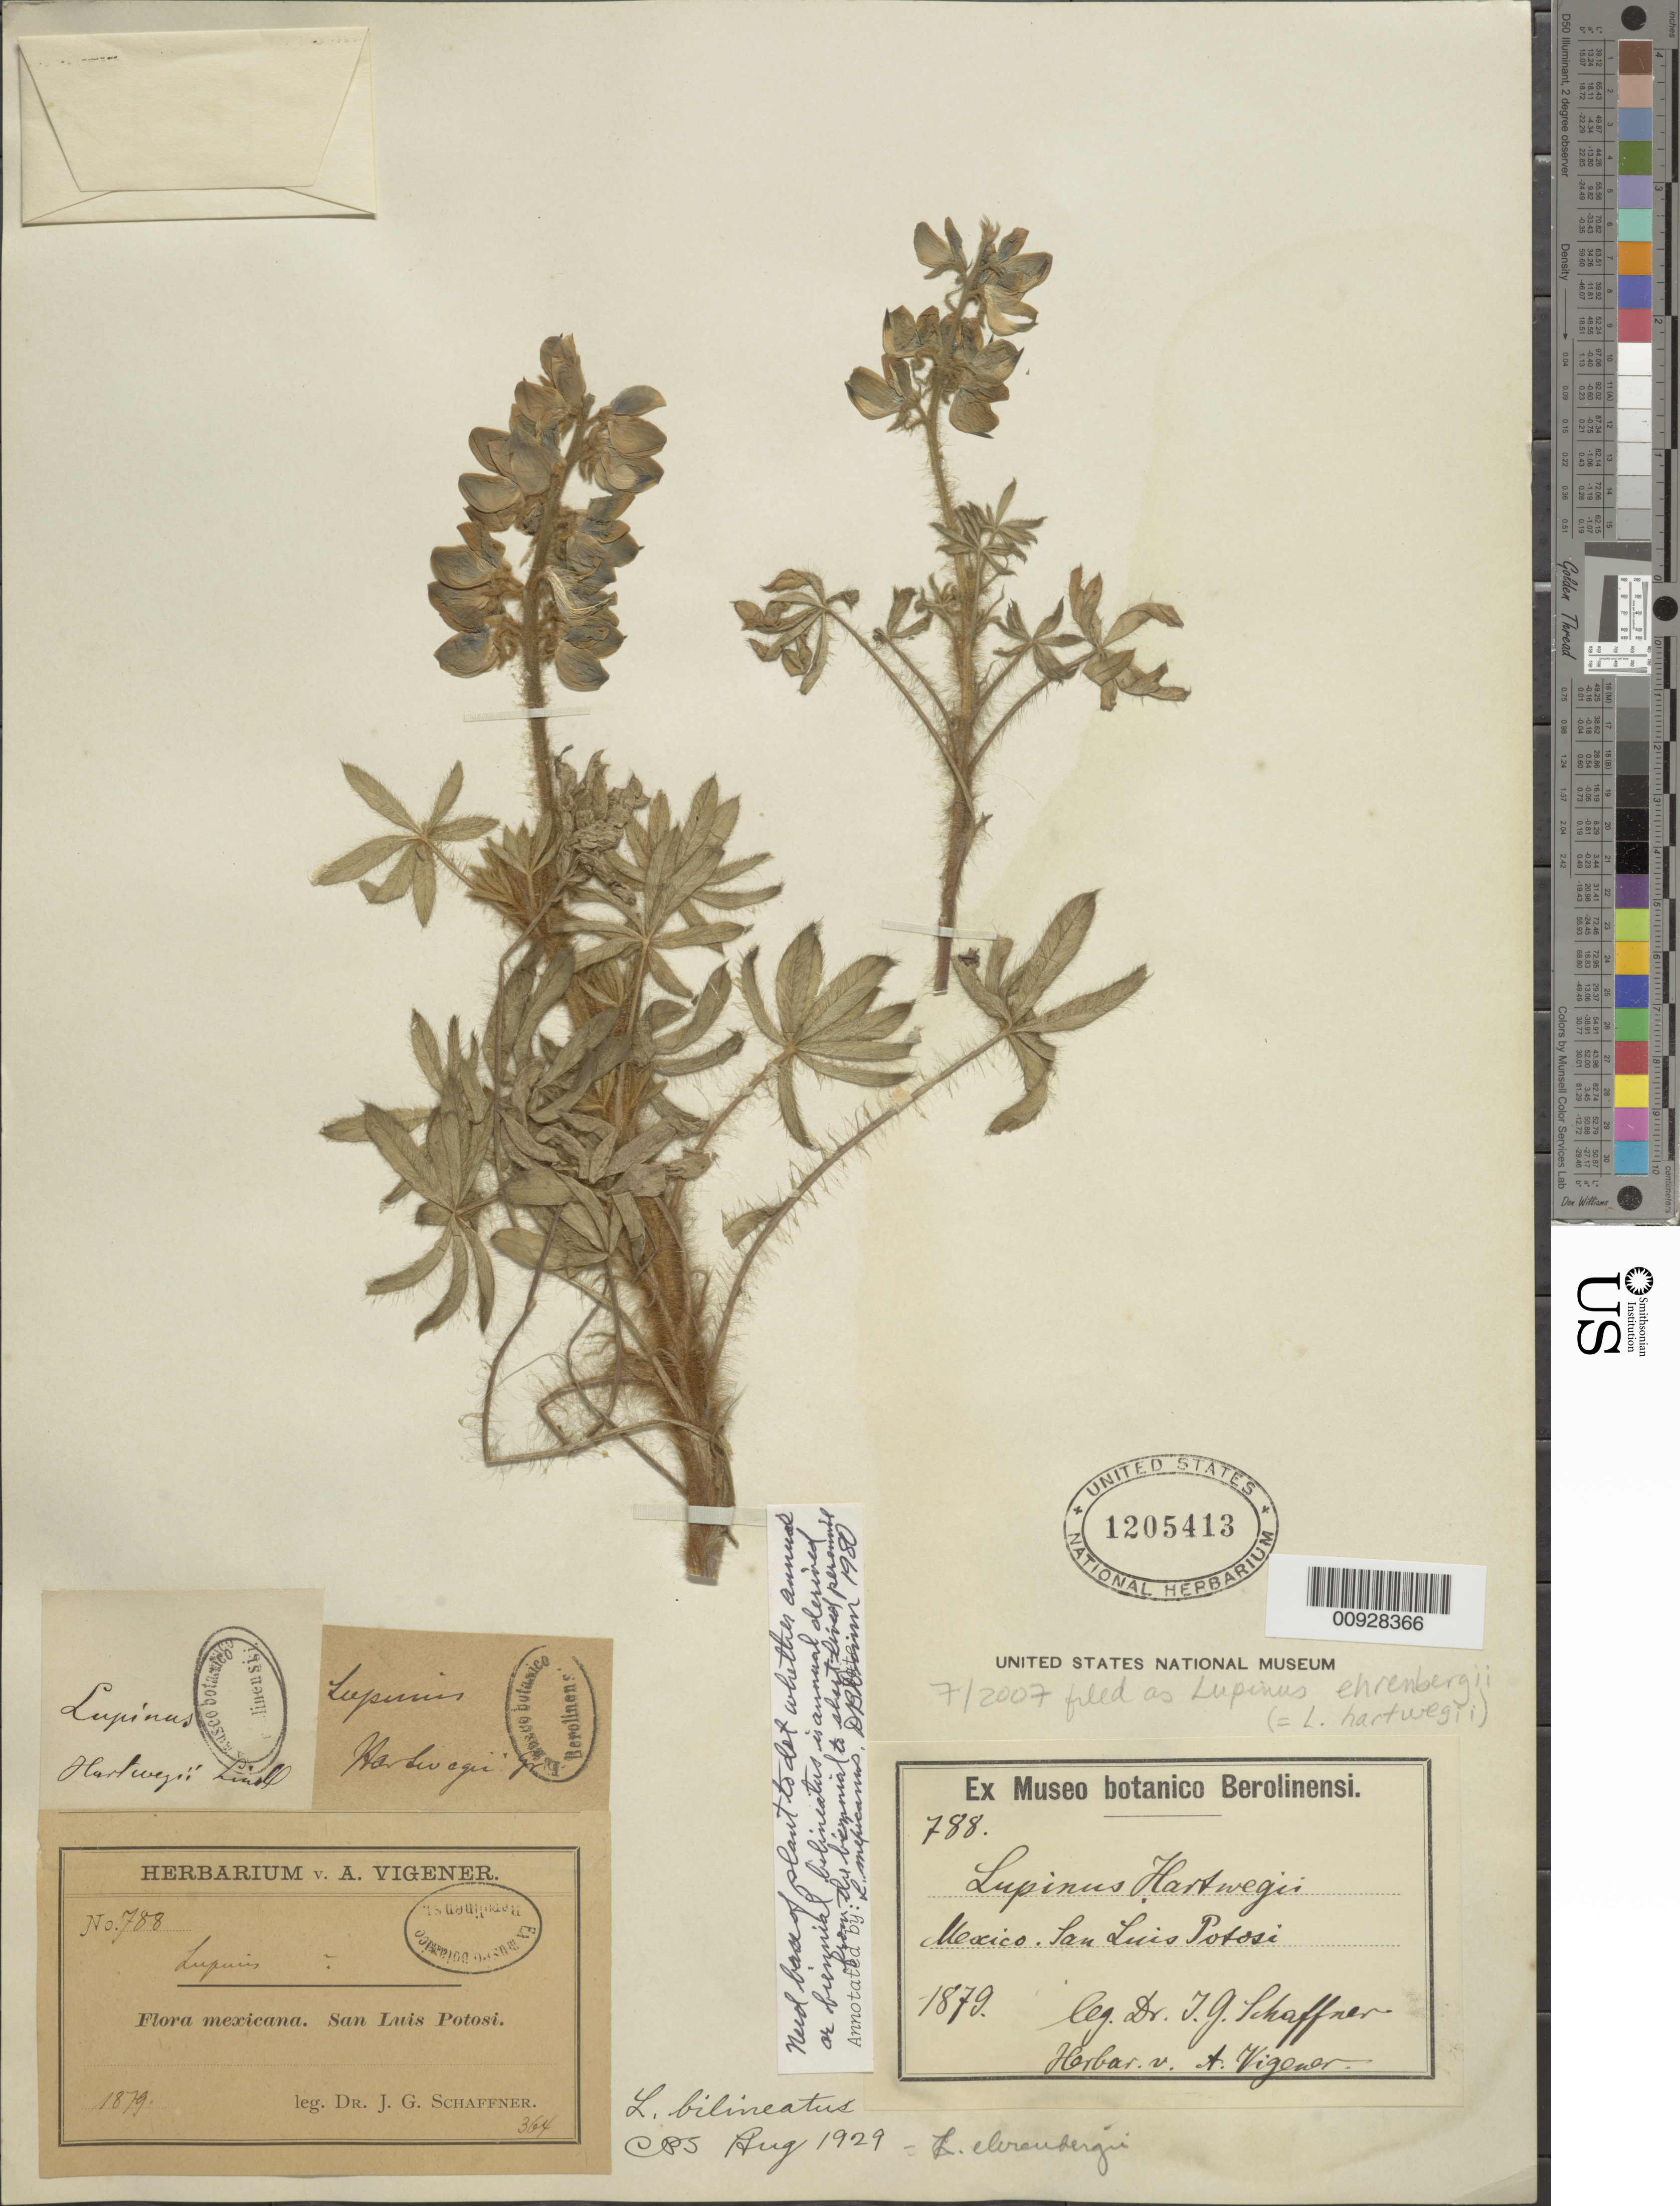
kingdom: Plantae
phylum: Tracheophyta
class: Magnoliopsida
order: Fabales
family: Fabaceae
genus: Lupinus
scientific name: Lupinus ehrenbergii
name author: Schltdl.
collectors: J. G. Schaffner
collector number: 788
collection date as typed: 1879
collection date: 1879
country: Mexico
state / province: San Luis Potosí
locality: San Luis Potosí.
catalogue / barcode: US 1205413